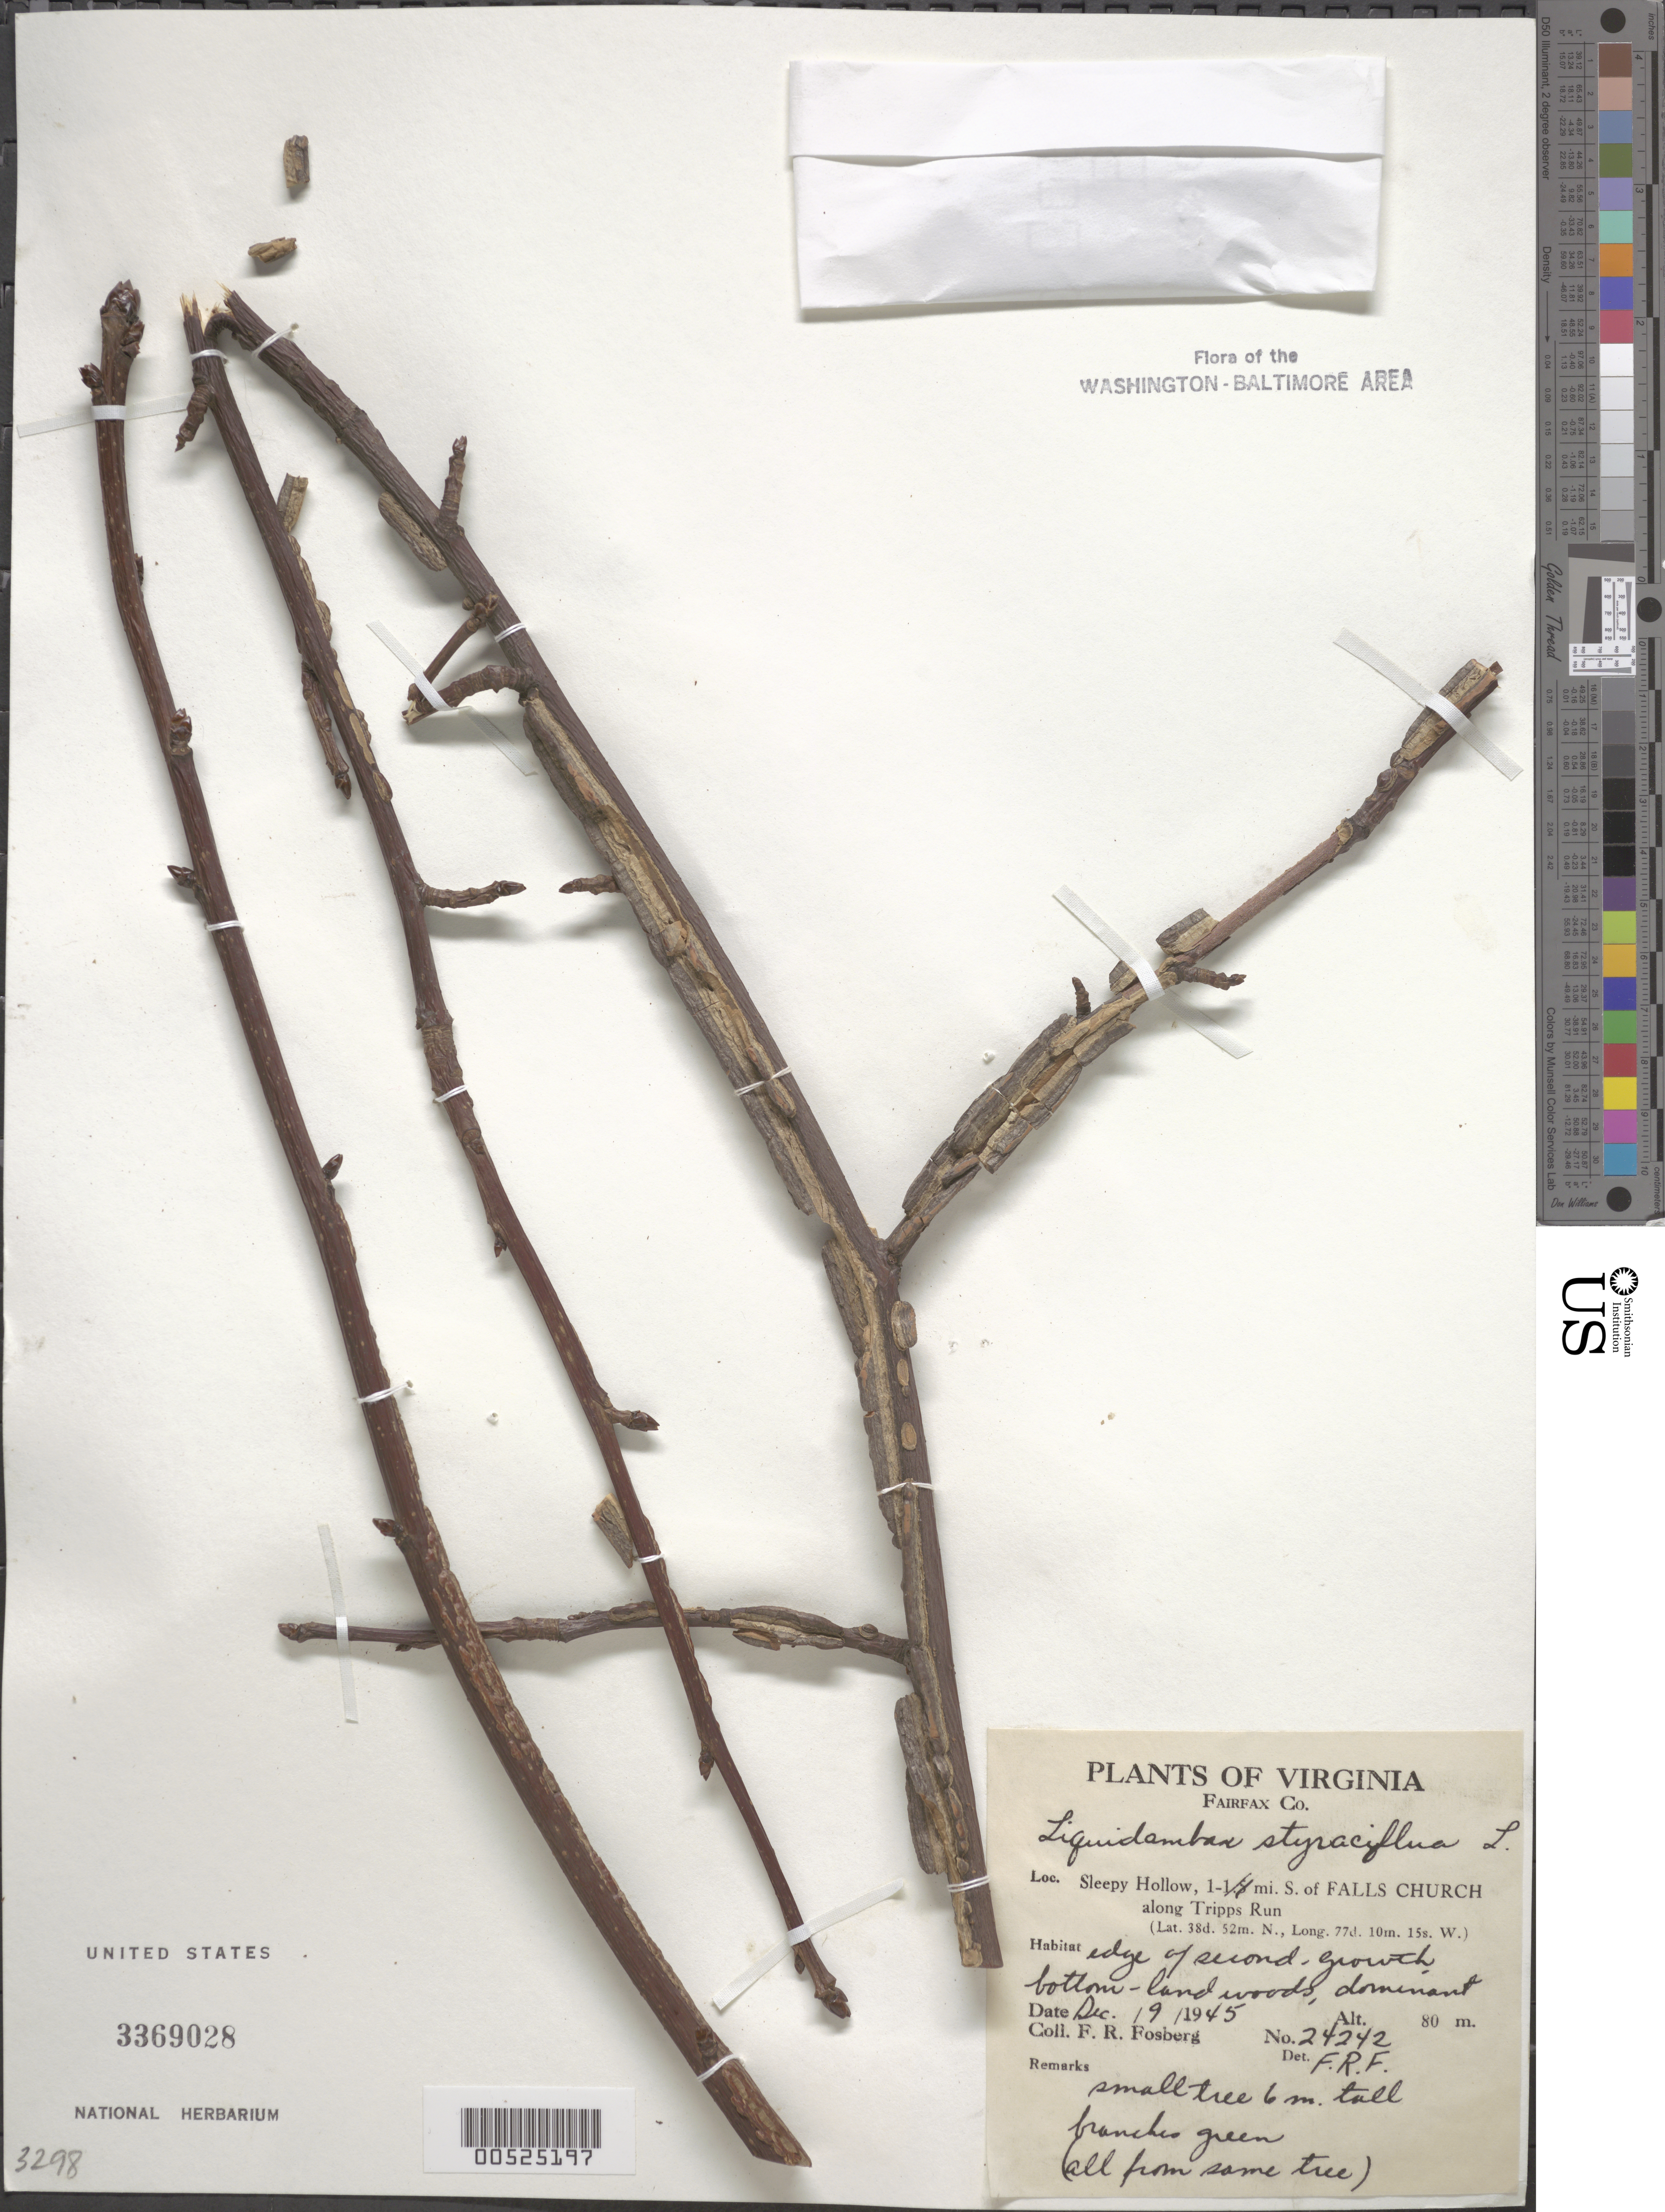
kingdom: Plantae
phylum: Tracheophyta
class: Magnoliopsida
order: Saxifragales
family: Altingiaceae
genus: Liquidambar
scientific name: Liquidambar styraciflua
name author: L.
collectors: F. R. Fosberg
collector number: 24242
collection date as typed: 09 Dec 1945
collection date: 1945-12-09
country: United States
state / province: Virginia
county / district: Fairfax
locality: Sleepy Hollow, 1 mi. S of Falls Church along Tripps Run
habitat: Edge of second growth bottomland woods, dominant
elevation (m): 80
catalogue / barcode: US 3369028